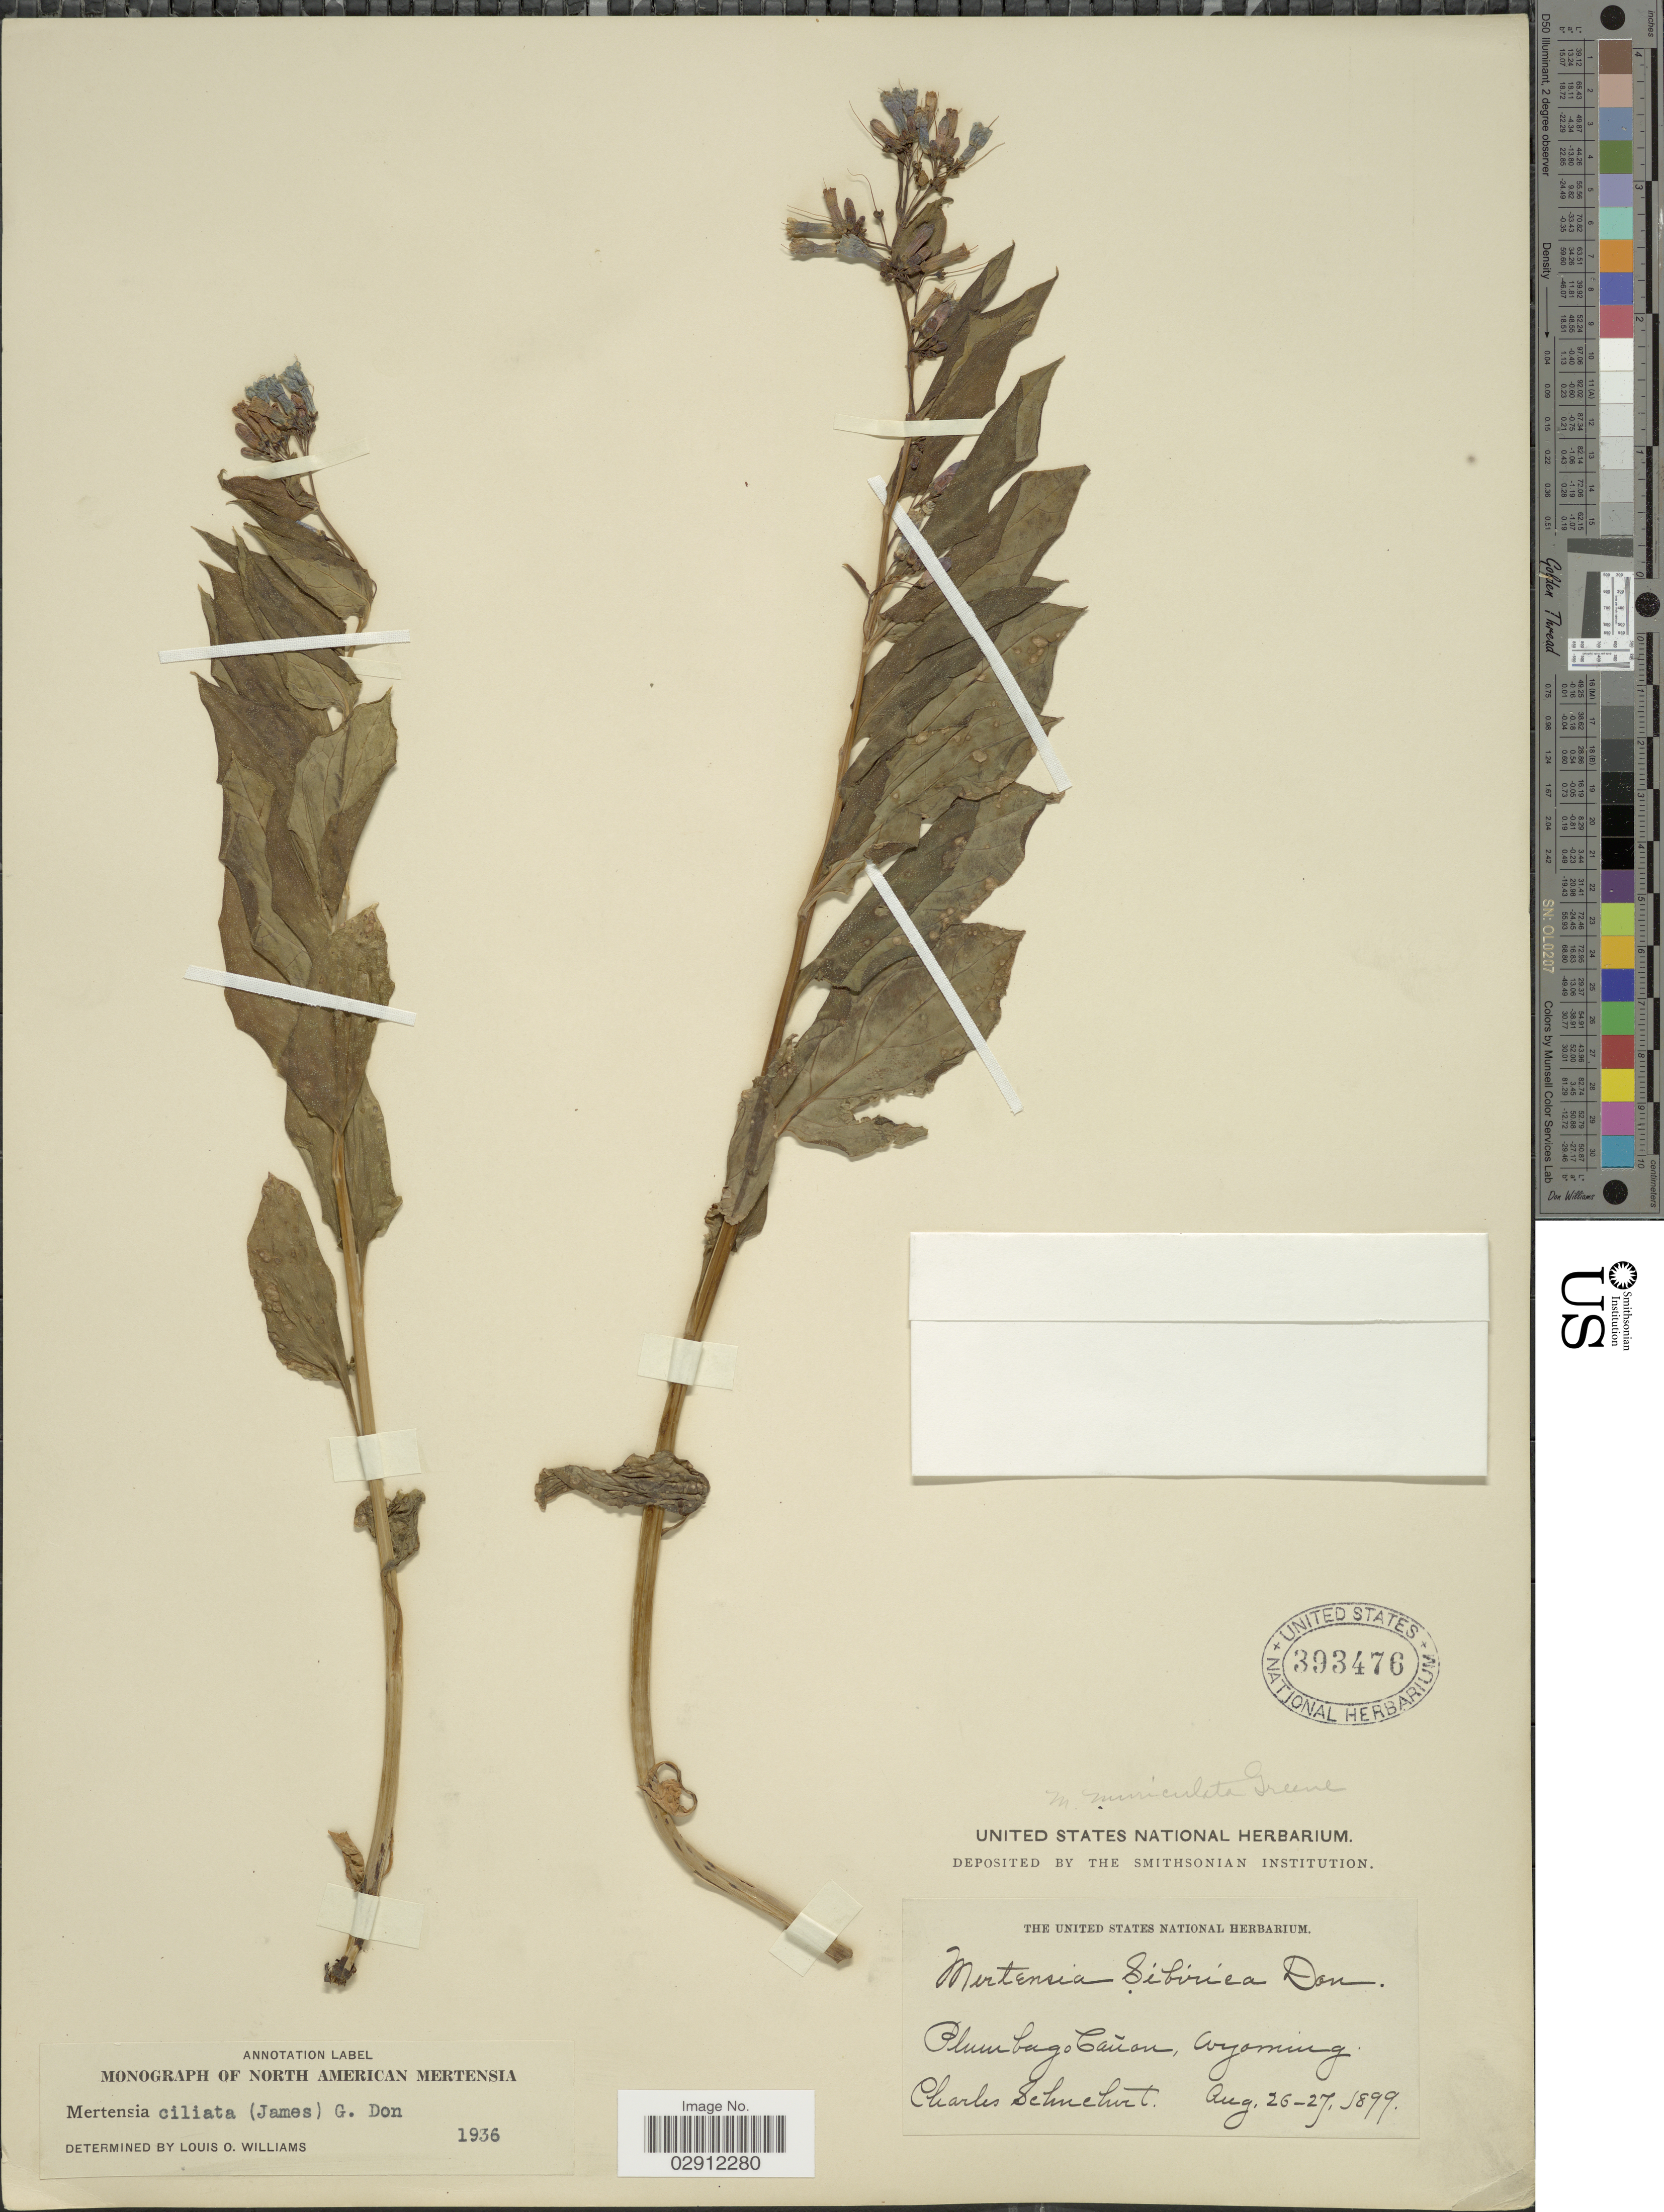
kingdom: Plantae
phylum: Tracheophyta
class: Magnoliopsida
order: Boraginales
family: Boraginaceae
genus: Mertensia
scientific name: Mertensia ciliata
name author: (James) G. Don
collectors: C. Schuchert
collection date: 1899-08-26/1899-08-27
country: United States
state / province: Wyoming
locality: Plumbago Cañon.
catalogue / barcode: US 393476